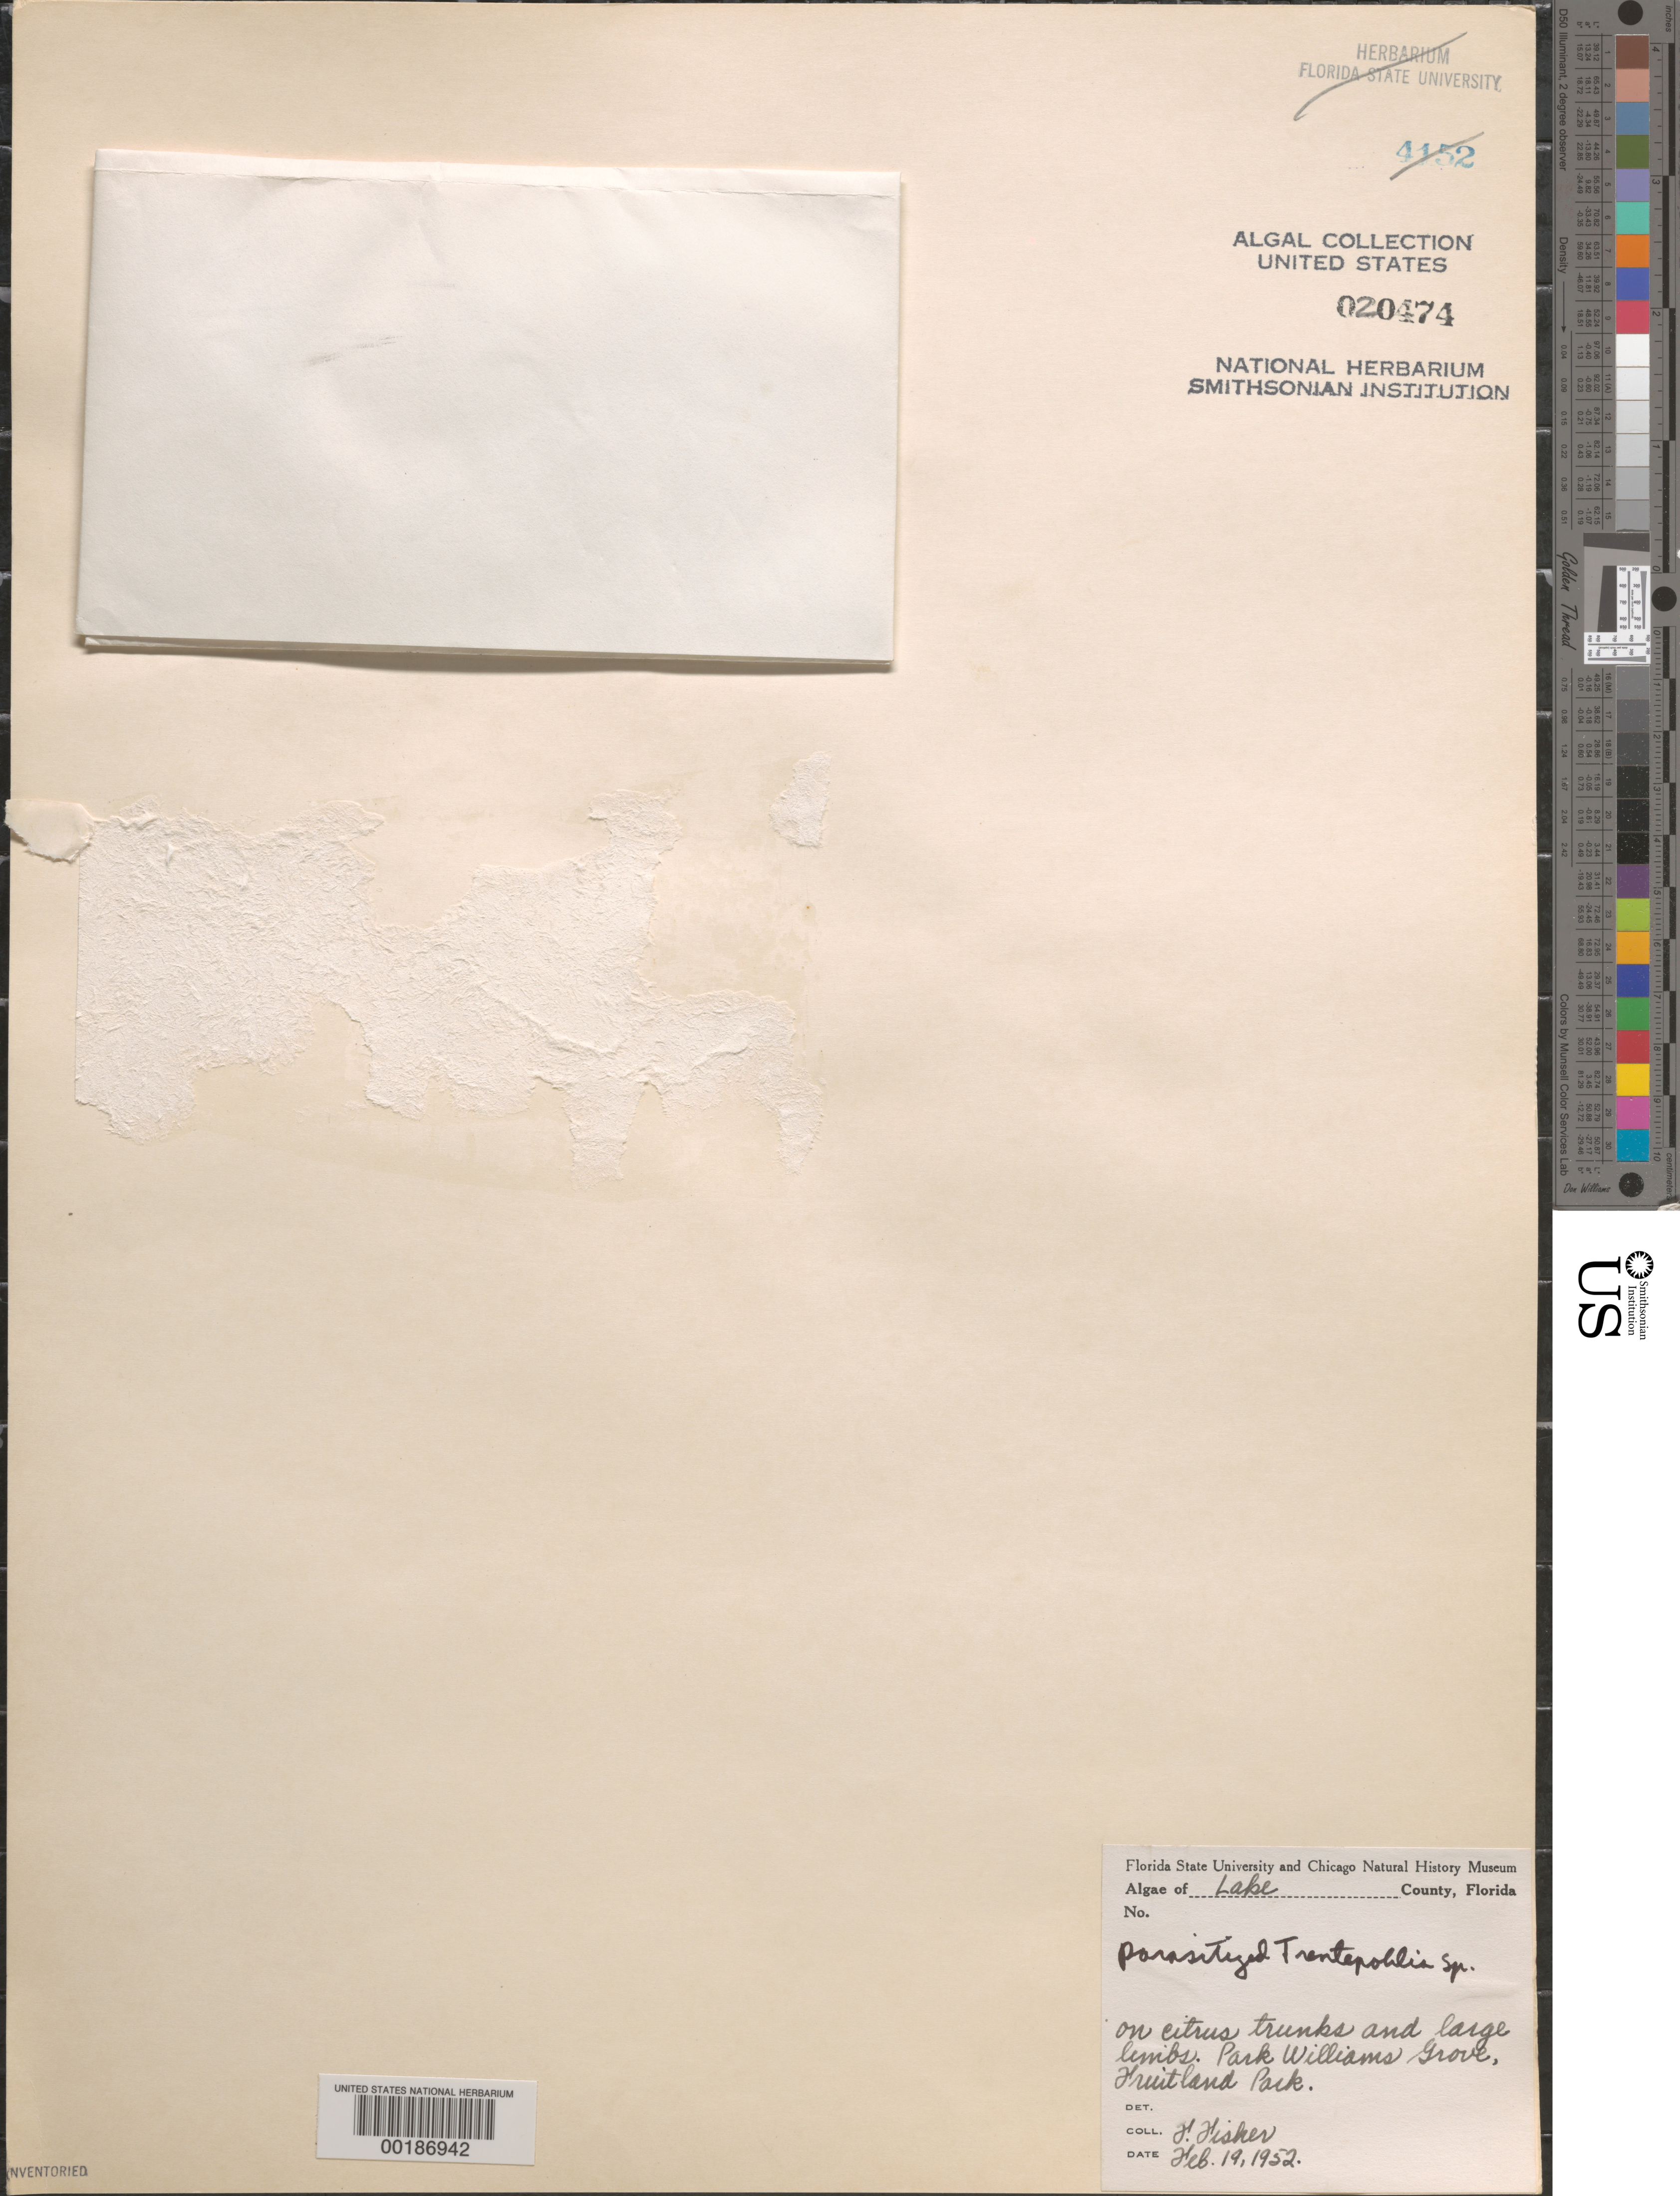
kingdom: Plantae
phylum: Chlorophyta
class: Ulvophyceae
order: Trentepohliales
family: Trentepohliaceae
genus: Trentepohlia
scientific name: Trentepohlia sp.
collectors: F. Fisher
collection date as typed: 19 Feb 1952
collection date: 1952-02-19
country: United States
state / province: Florida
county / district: Lake County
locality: Park Williams Grove, Fruitland Park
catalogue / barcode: US 20474